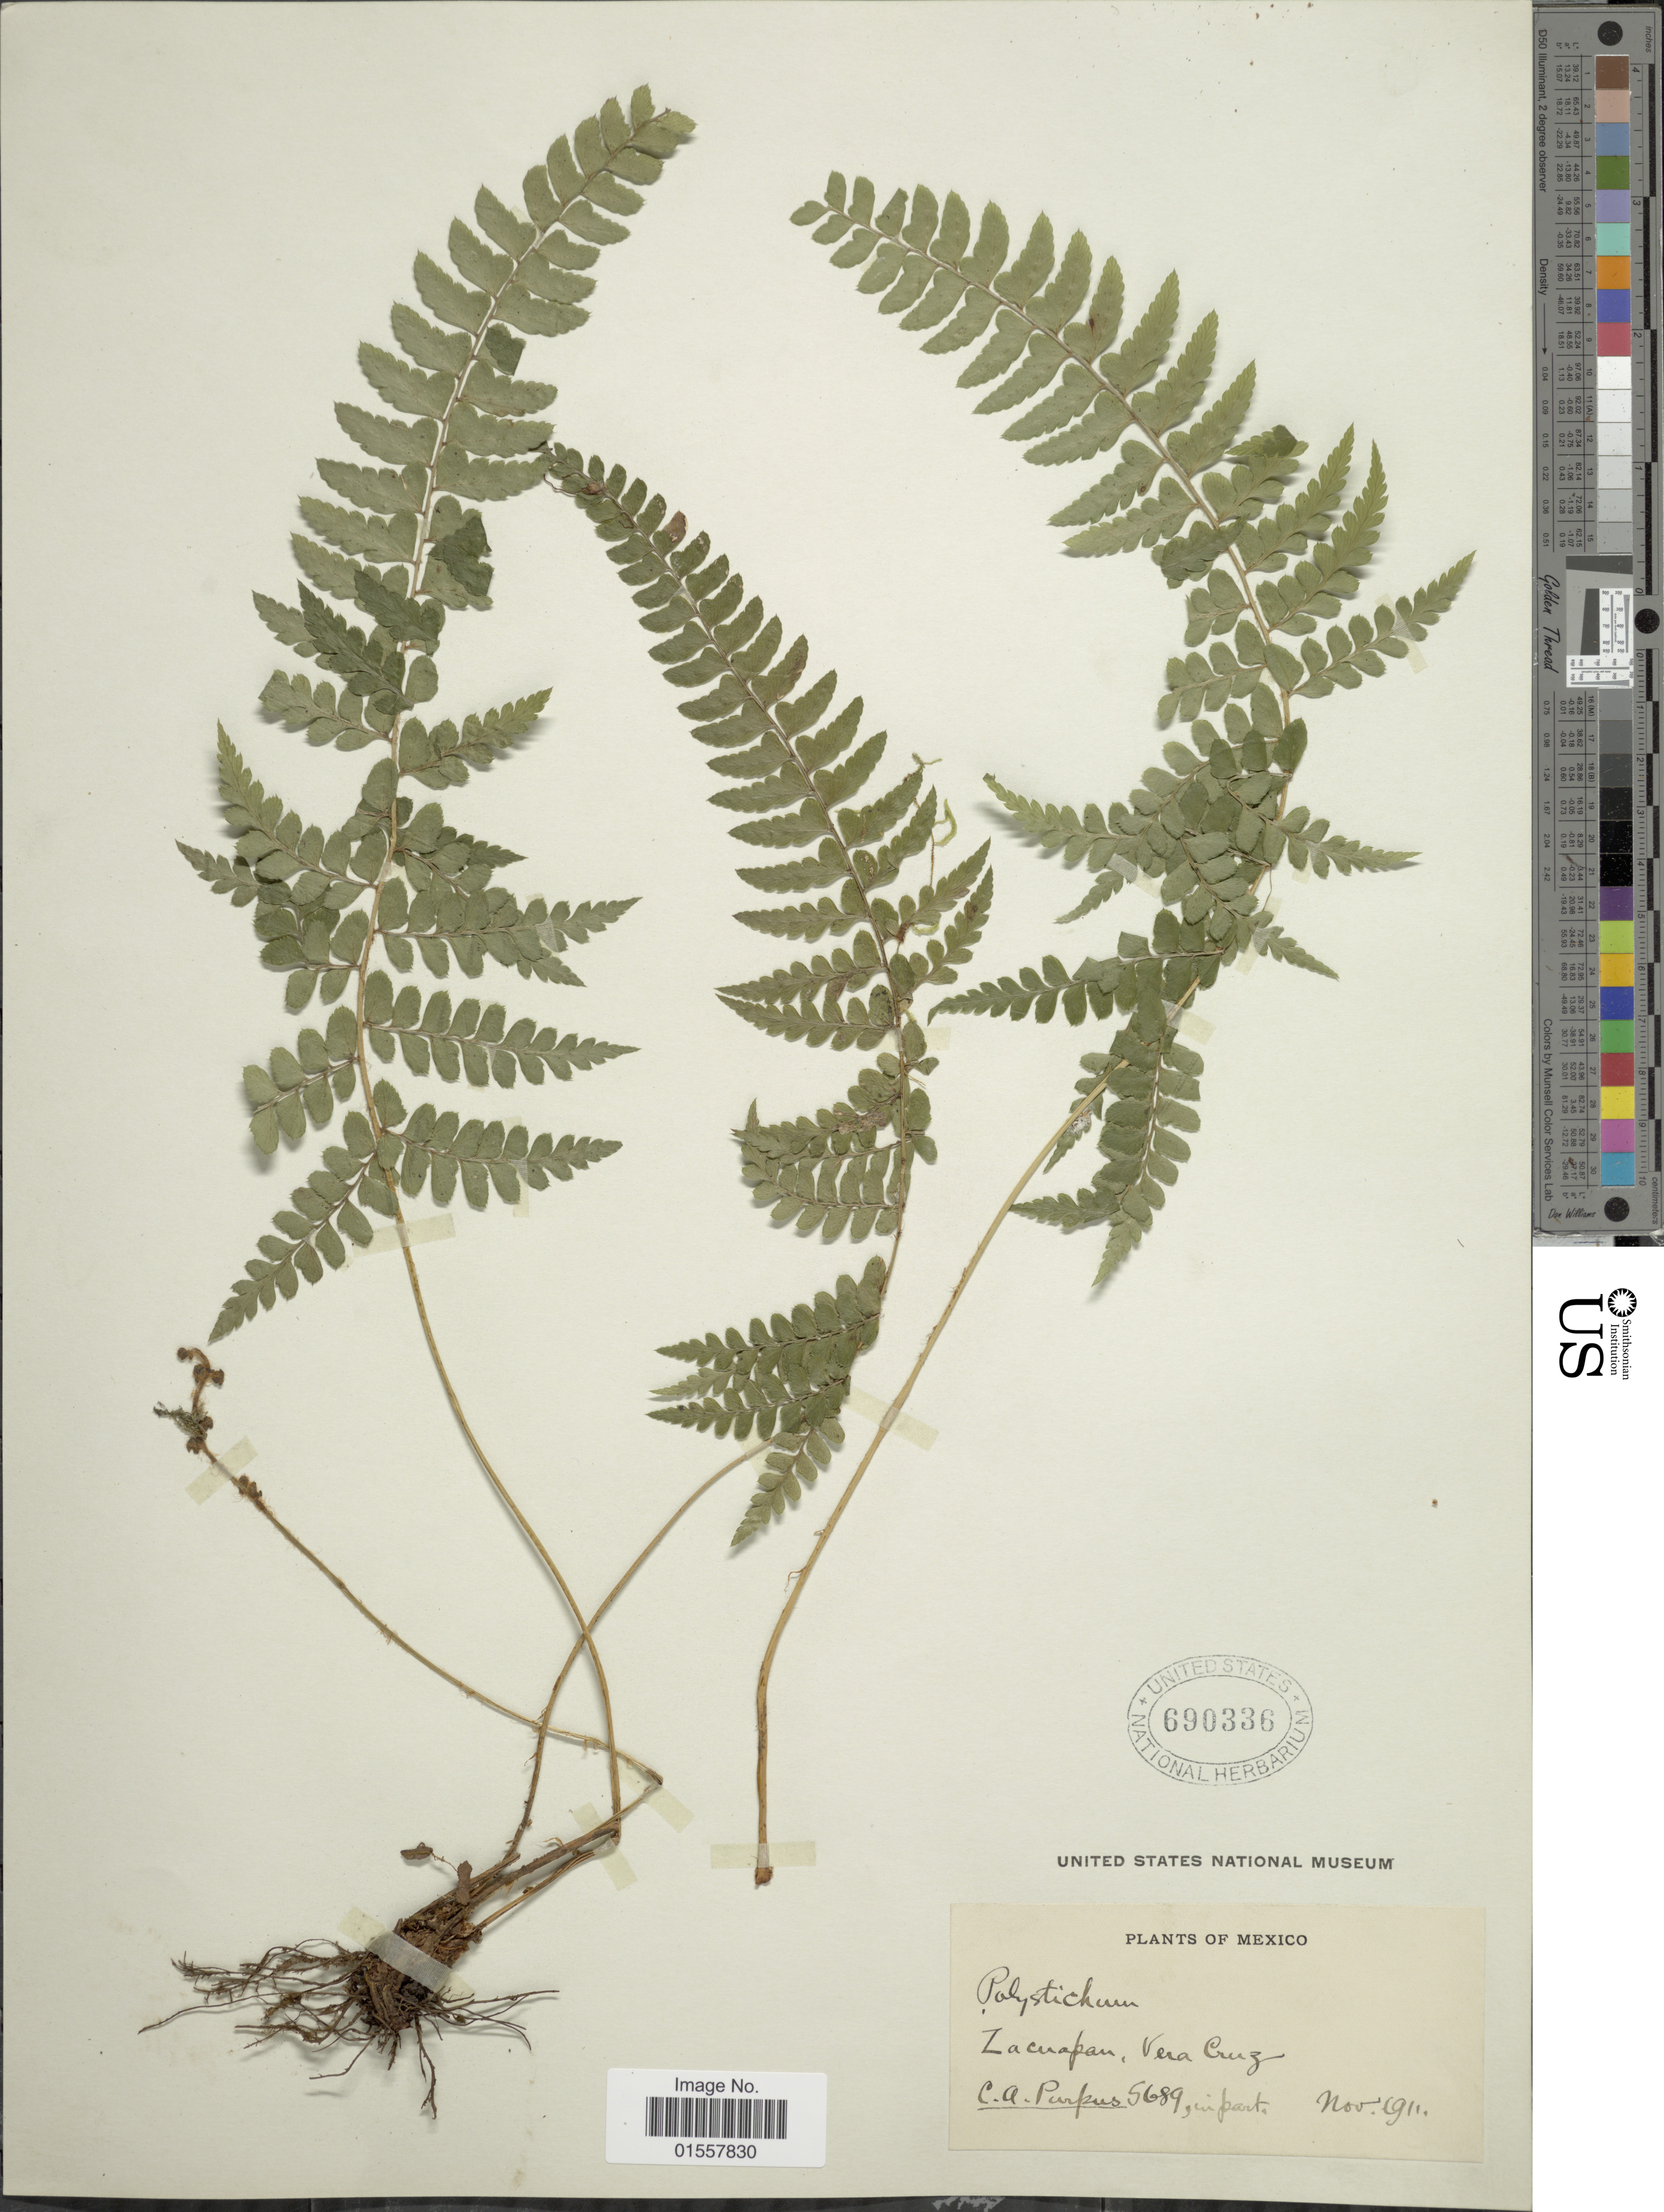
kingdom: Plantae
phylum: Tracheophyta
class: Polypodiopsida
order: Polypodiales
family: Dryopteridaceae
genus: Polystichum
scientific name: Polystichum platyphyllum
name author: (Willd.) C. Presl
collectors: C. A. Purpus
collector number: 5689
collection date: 1911-11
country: Mexico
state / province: Veracruz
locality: Zacuapan, Vera Cruz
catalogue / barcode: US 690336